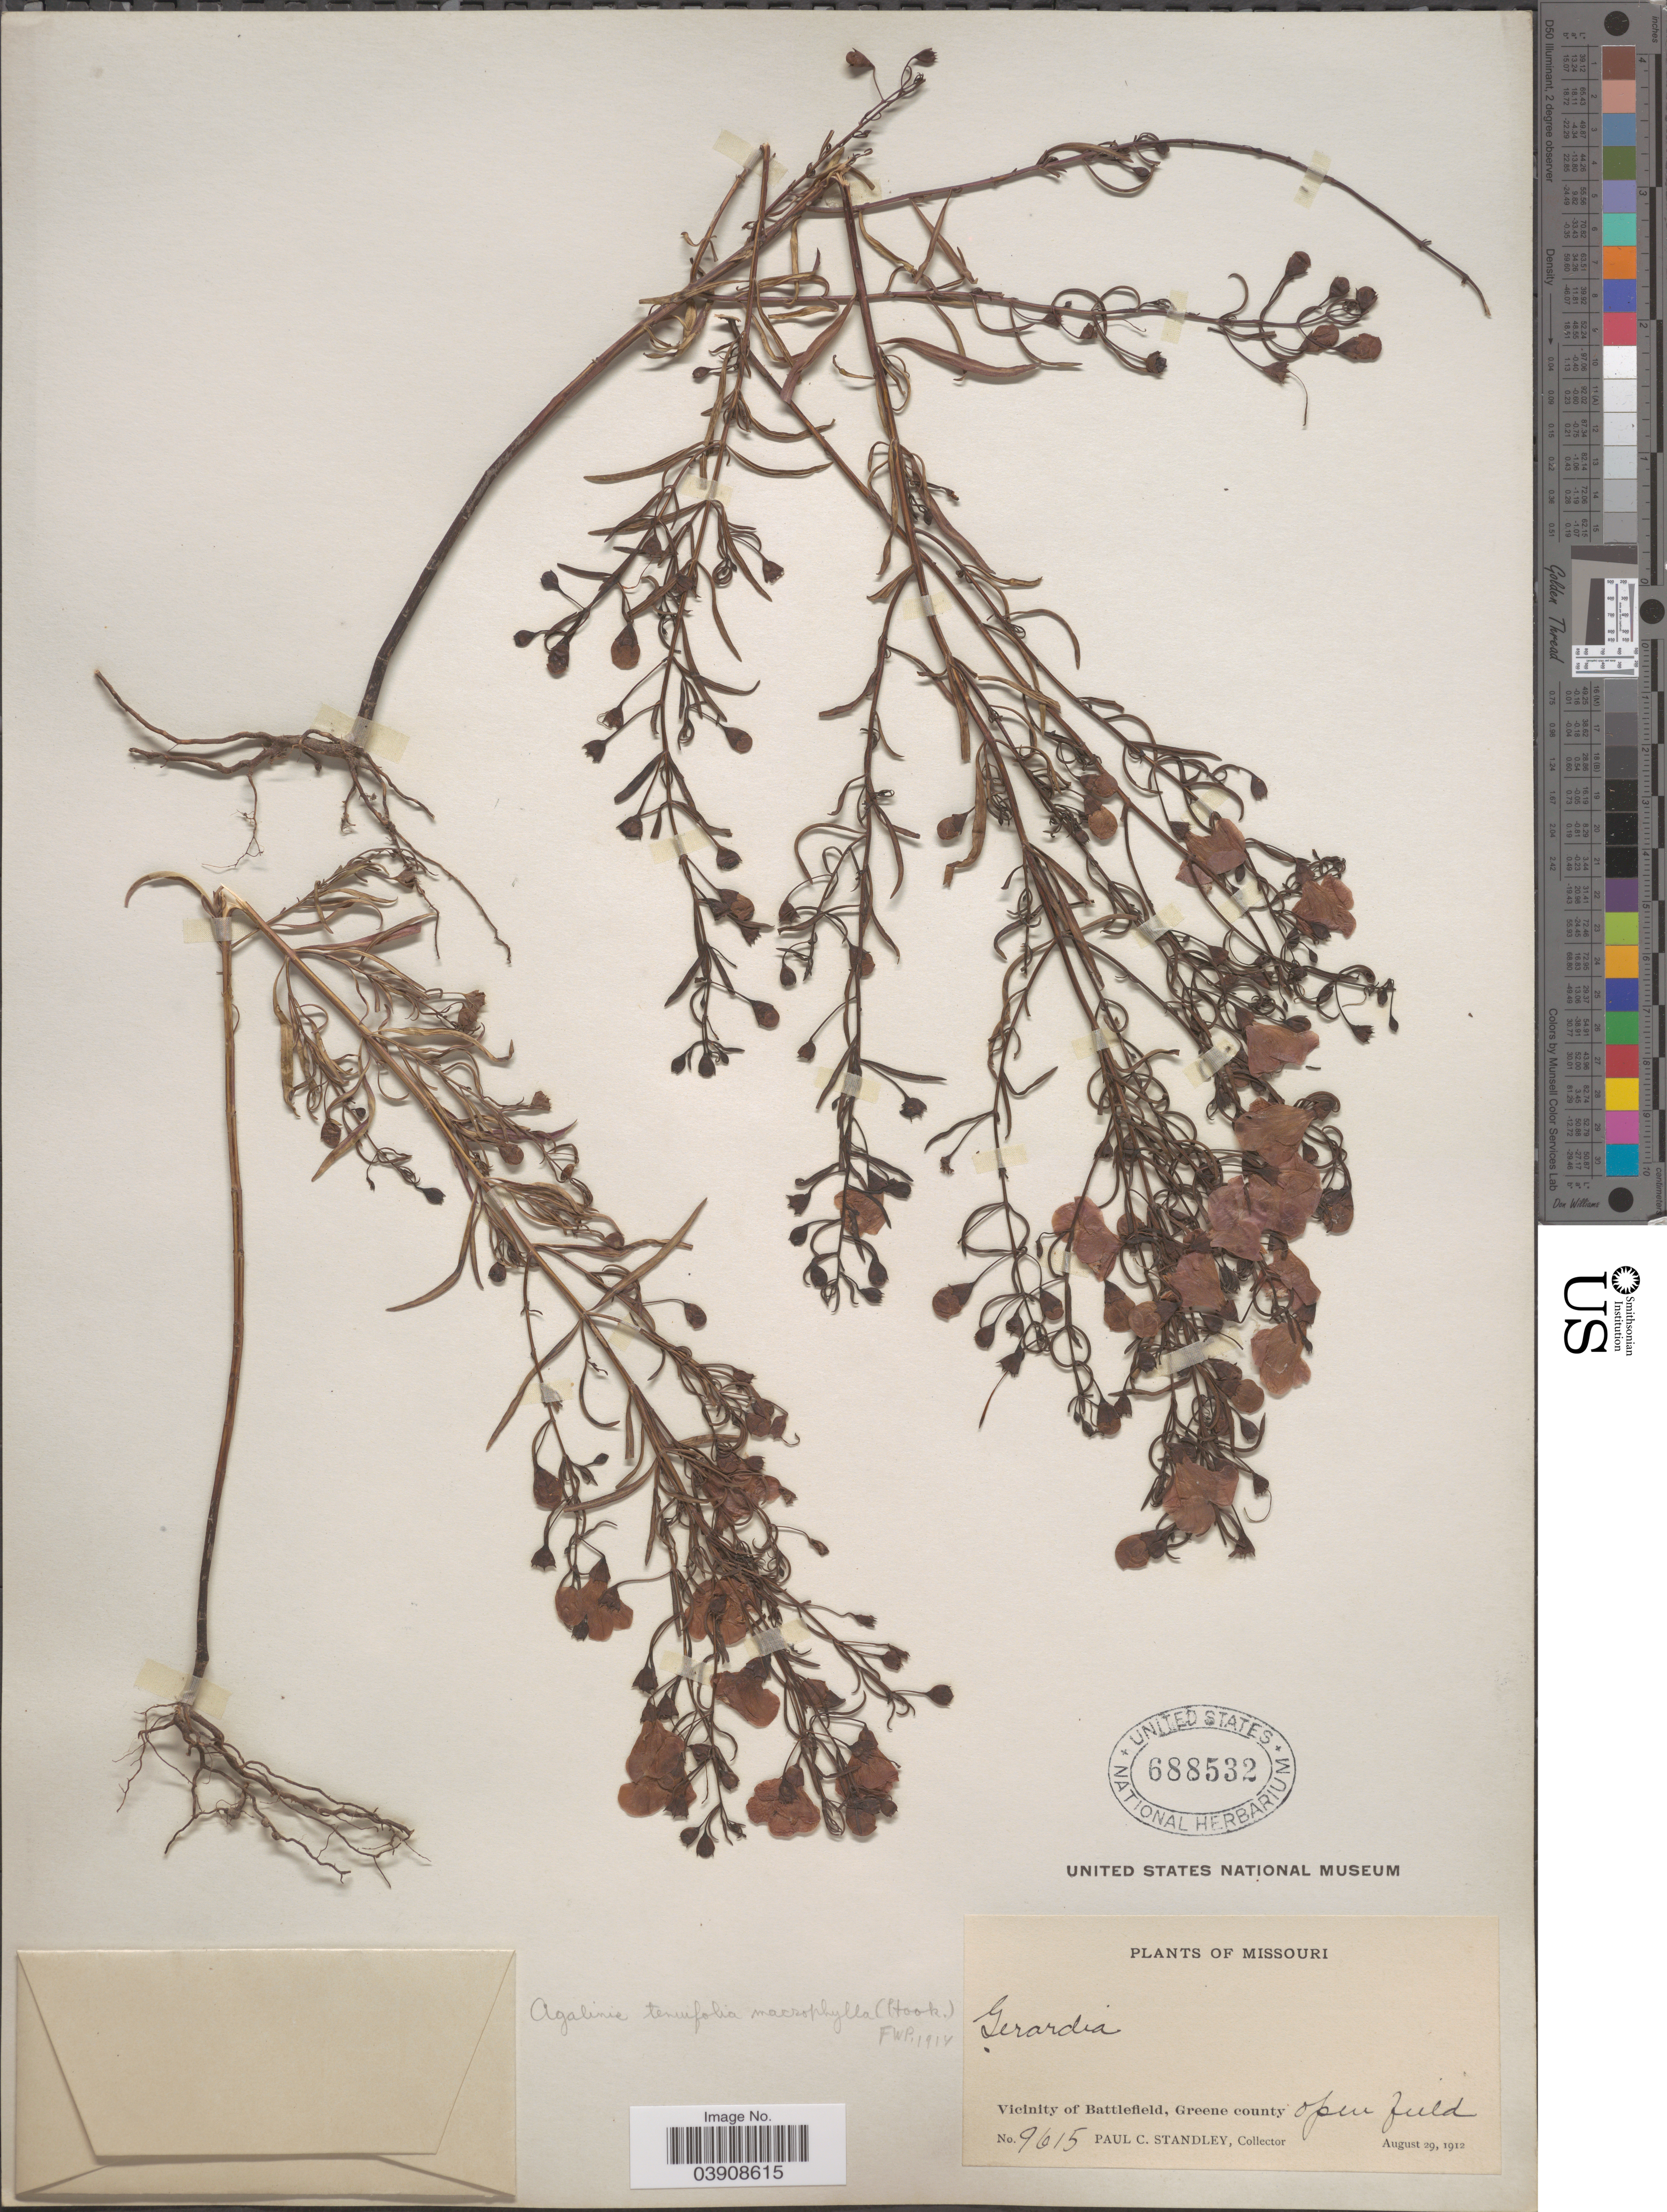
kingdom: Plantae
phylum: Tracheophyta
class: Magnoliopsida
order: Lamiales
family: Orobanchaceae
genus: Agalinis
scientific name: Agalinis tenuifolia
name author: (Vahl) Raf.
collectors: P. C. Standley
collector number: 9615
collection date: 1912-08-29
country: United States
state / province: Missouri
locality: Vicinity of Battlefield, Greene County.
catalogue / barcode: US 688532